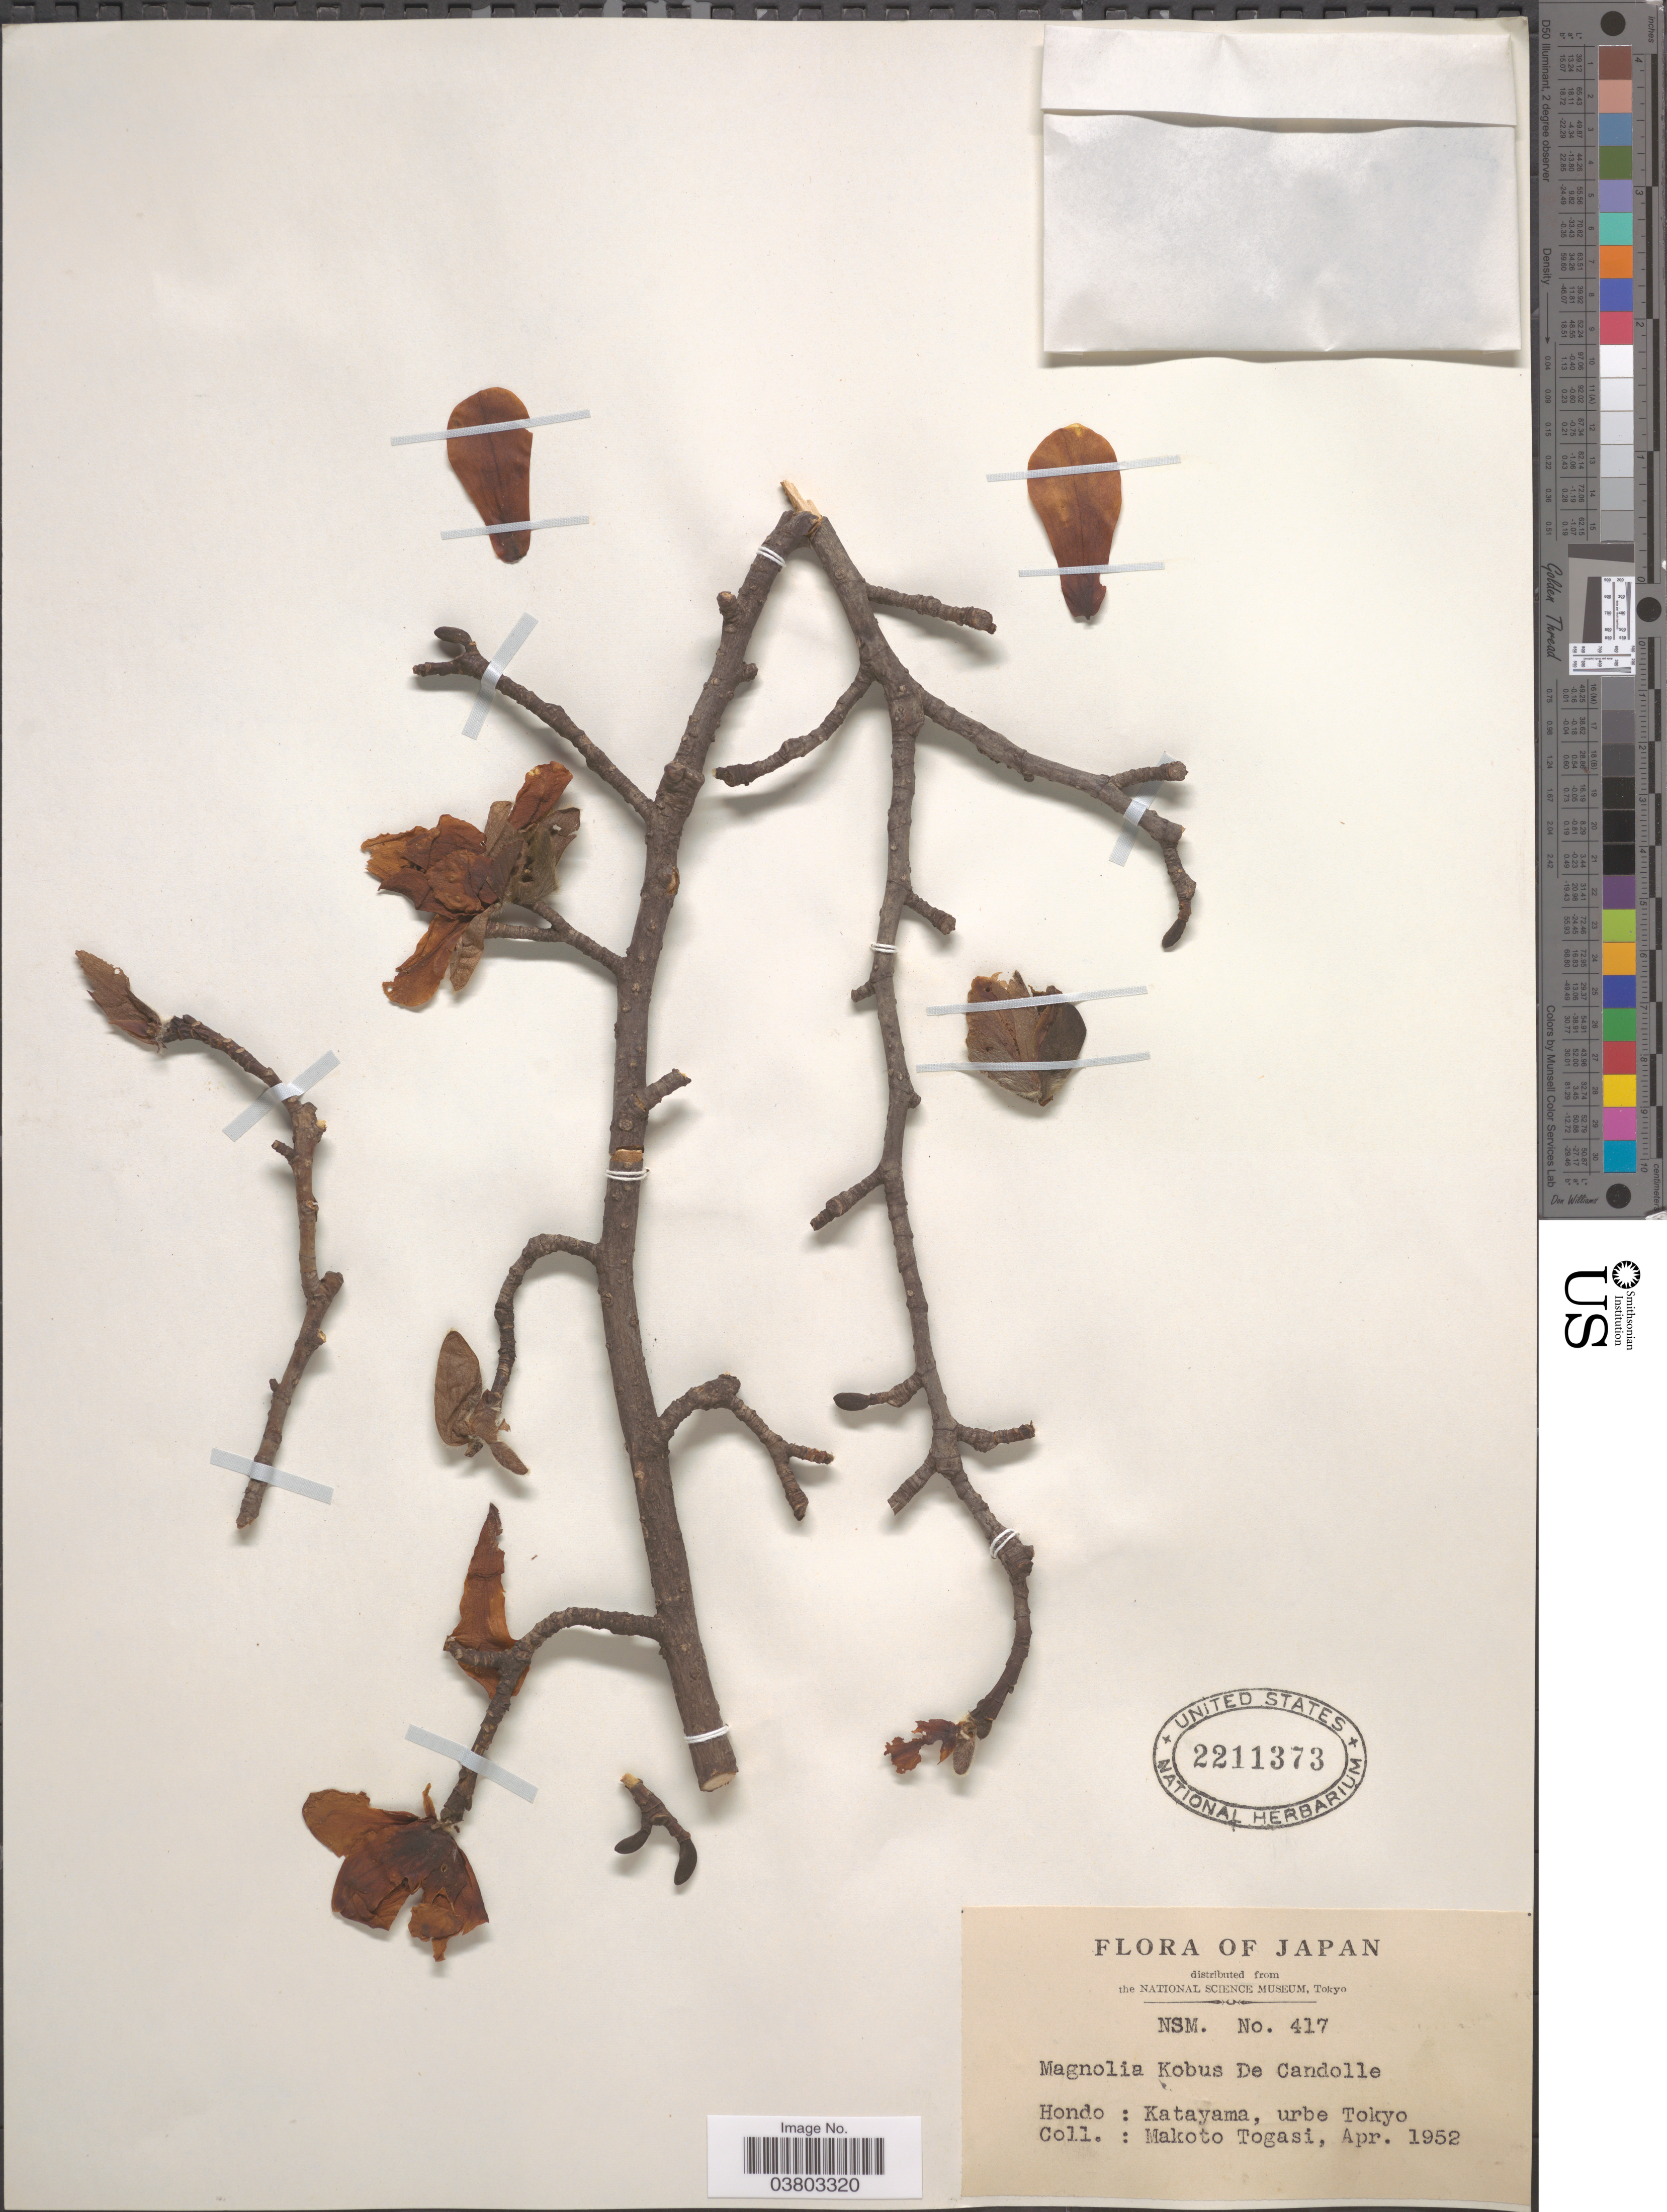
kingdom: Plantae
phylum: Tracheophyta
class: Magnoliopsida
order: Magnoliales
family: Magnoliaceae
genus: Magnolia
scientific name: Magnolia kobus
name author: DC.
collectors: M. Togasi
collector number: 417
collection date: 1952-04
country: Japan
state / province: Tokyo, Federal City of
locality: Hondo: Katayama, urbe Tokyo.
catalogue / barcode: US 2211373